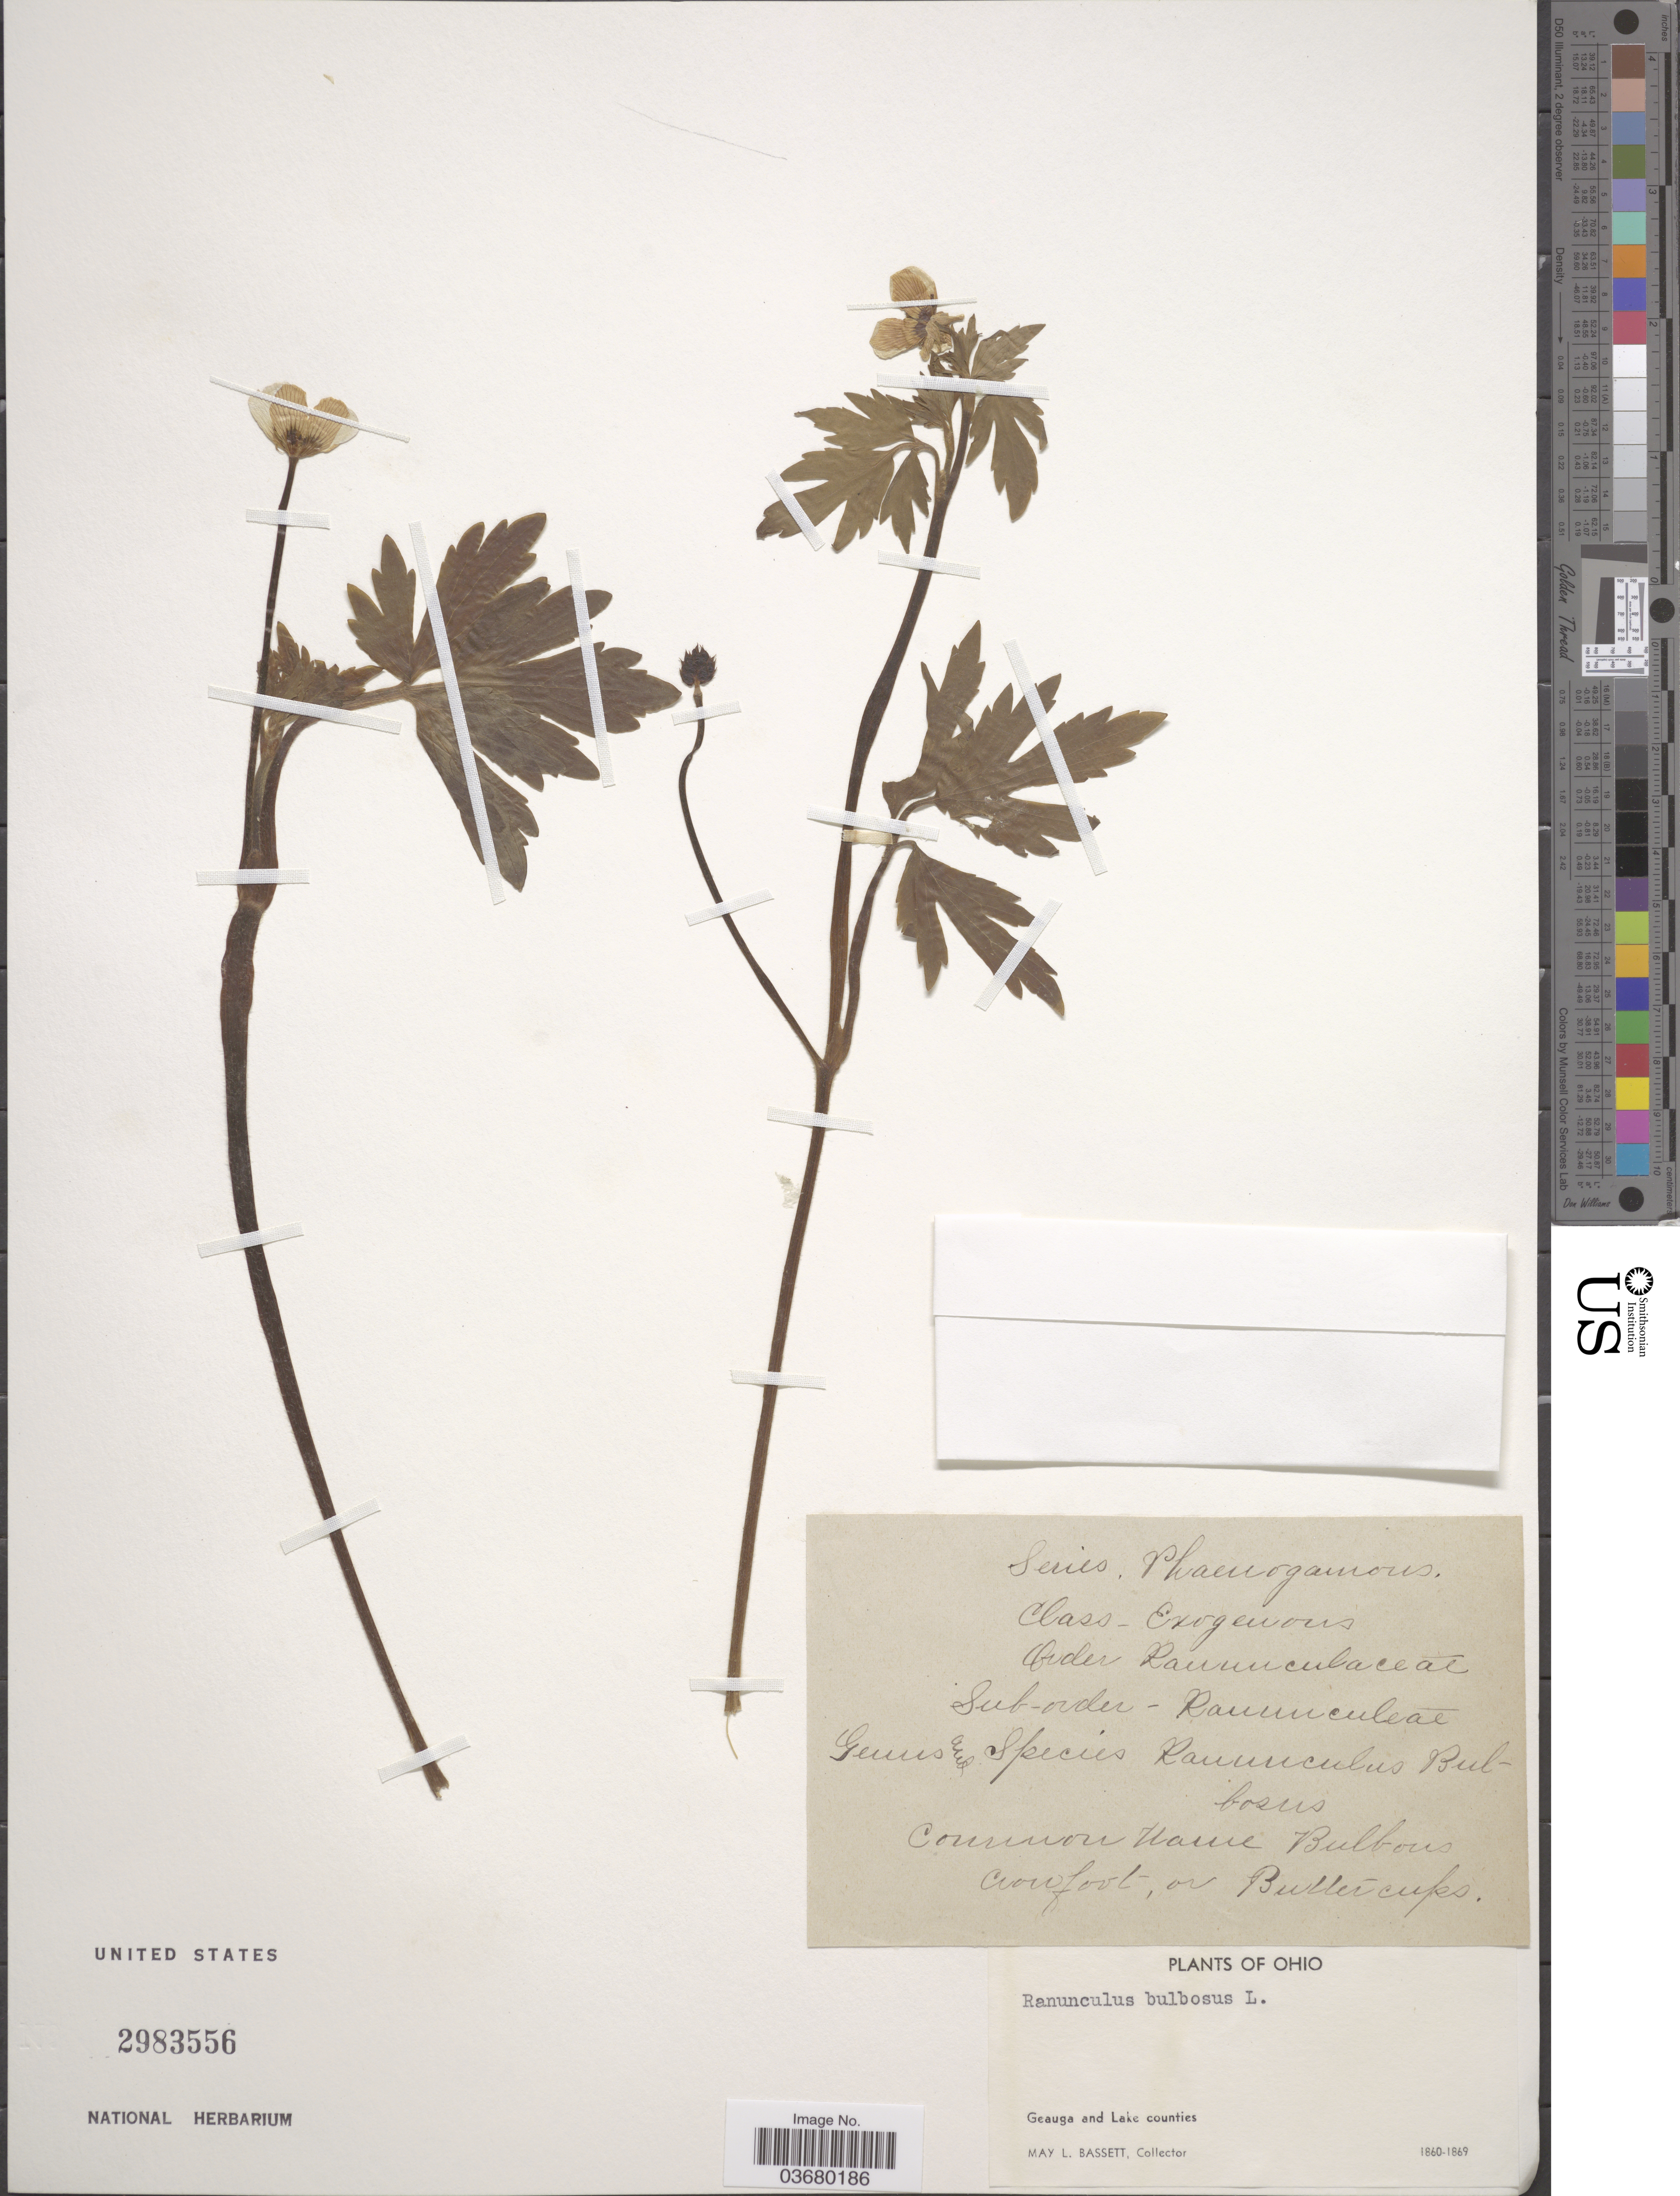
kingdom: Plantae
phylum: Tracheophyta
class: Magnoliopsida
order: Ranunculales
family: Ranunculaceae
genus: Ranunculus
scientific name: Ranunculus bulbosus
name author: L.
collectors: M. L. Bassett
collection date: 1860/1869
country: United States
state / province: Ohio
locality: Geauga and Lake counties.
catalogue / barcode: US 2983556